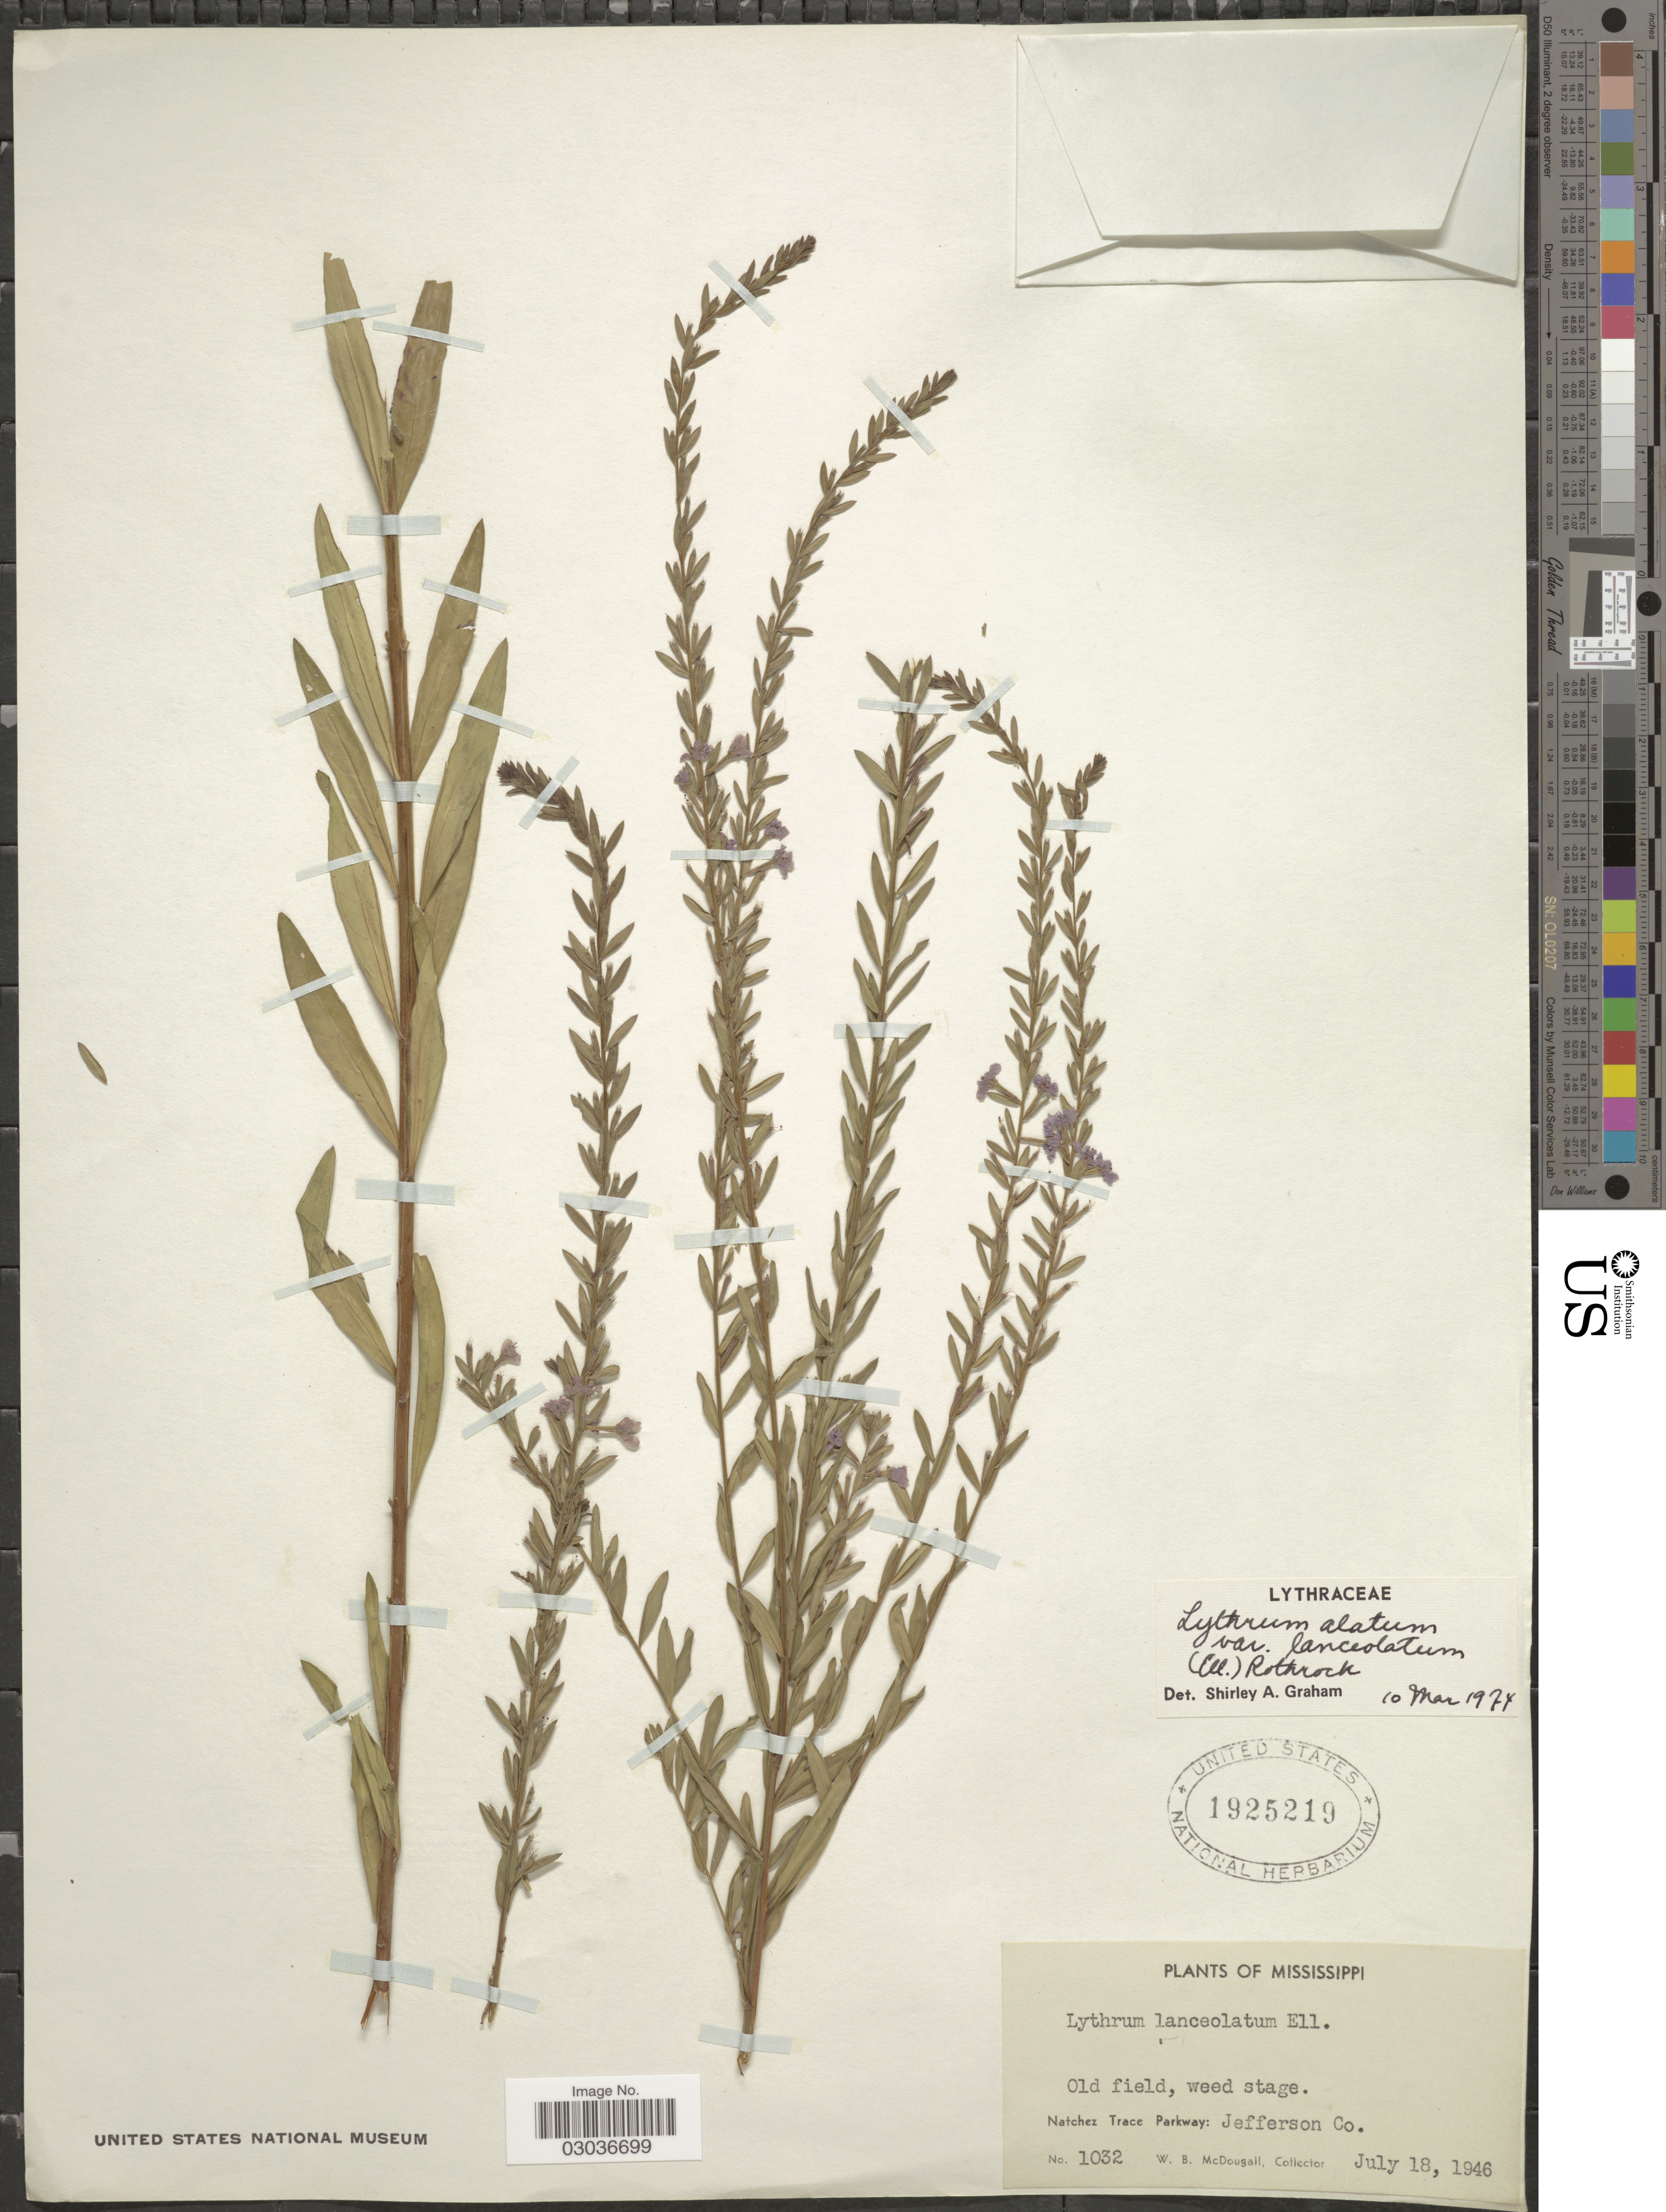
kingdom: Plantae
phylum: Tracheophyta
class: Magnoliopsida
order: Myrtales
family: Lythraceae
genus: Lythrum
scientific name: Lythrum alatum var. lanceolatum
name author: (Elliott) A. Gray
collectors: W. B. McDougall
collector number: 1032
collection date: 1946-07-18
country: United States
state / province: Mississippi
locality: Old field, weed stage. Natchez Trace Parkway: Jefferson Co.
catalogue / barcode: US 1825219